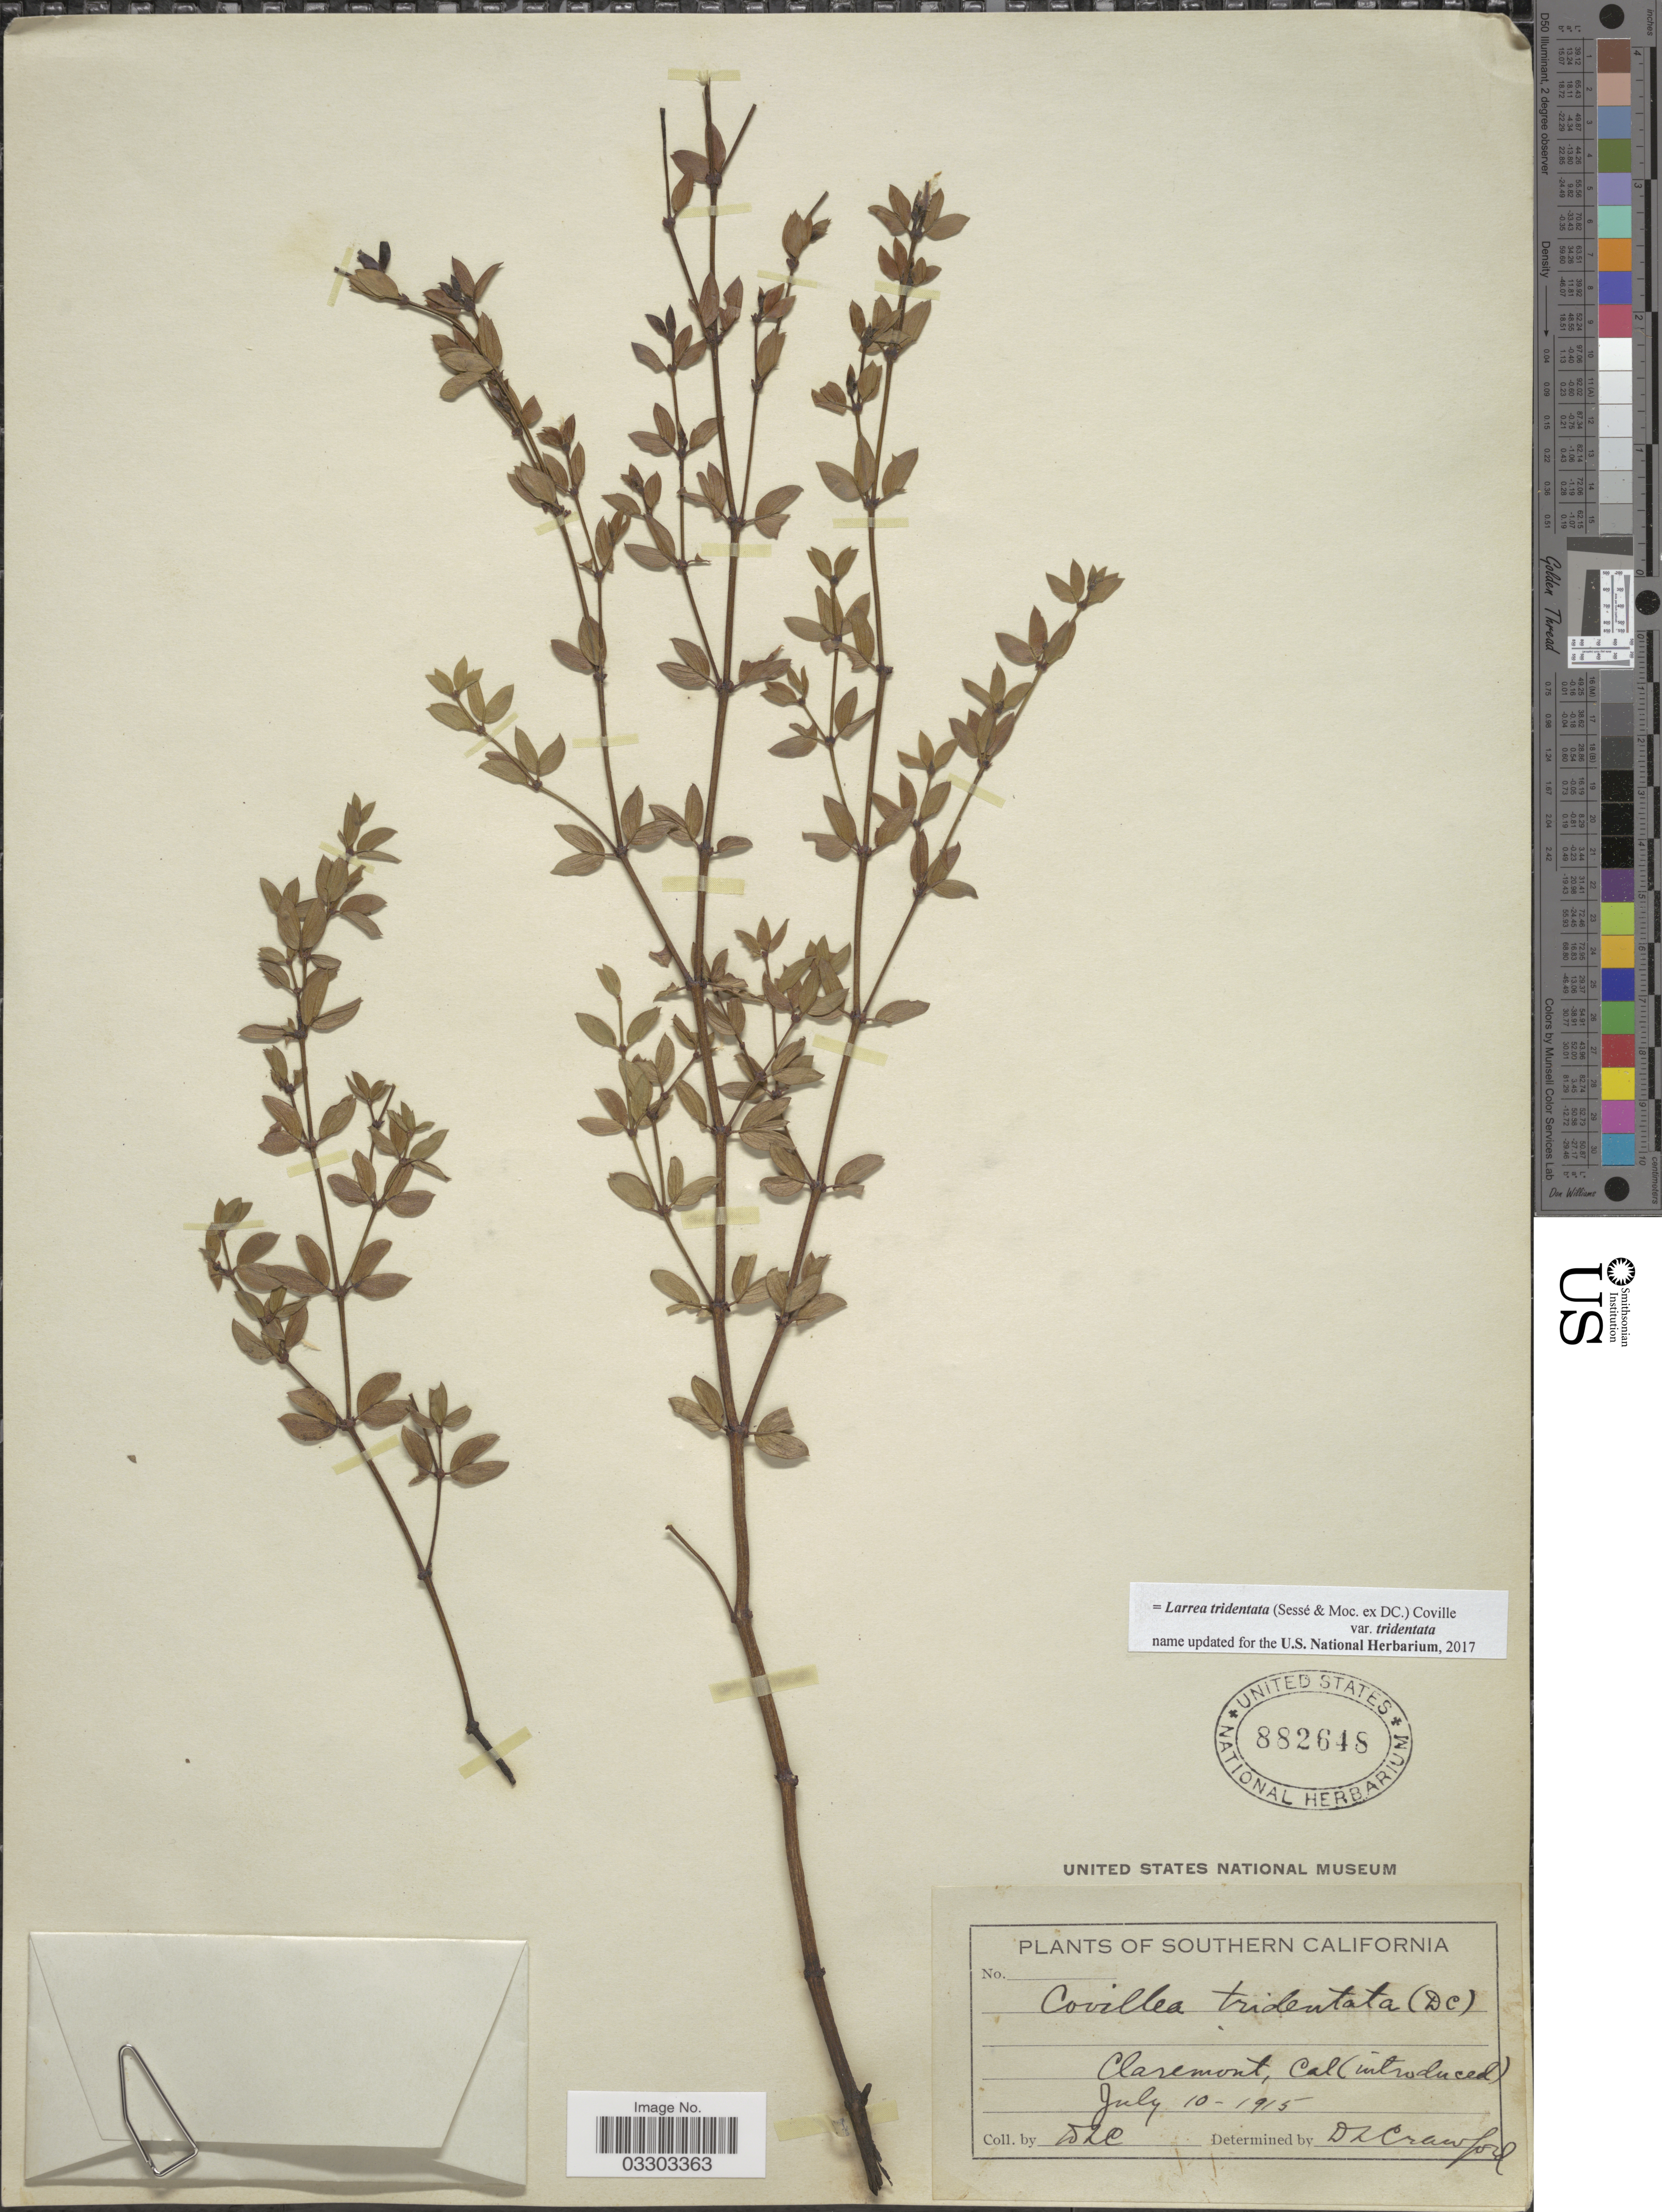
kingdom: Plantae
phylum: Tracheophyta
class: Magnoliopsida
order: Zygophyllales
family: Zygophyllaceae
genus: Larrea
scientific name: Larrea tridentata var. tridentata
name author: (Sessé & Moc. ex DC.) Coville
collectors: D. L. Crawford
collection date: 1915-07-10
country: United States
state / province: California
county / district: Los Angeles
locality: Southern California. Claremont [unsure placement].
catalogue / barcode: US 882648